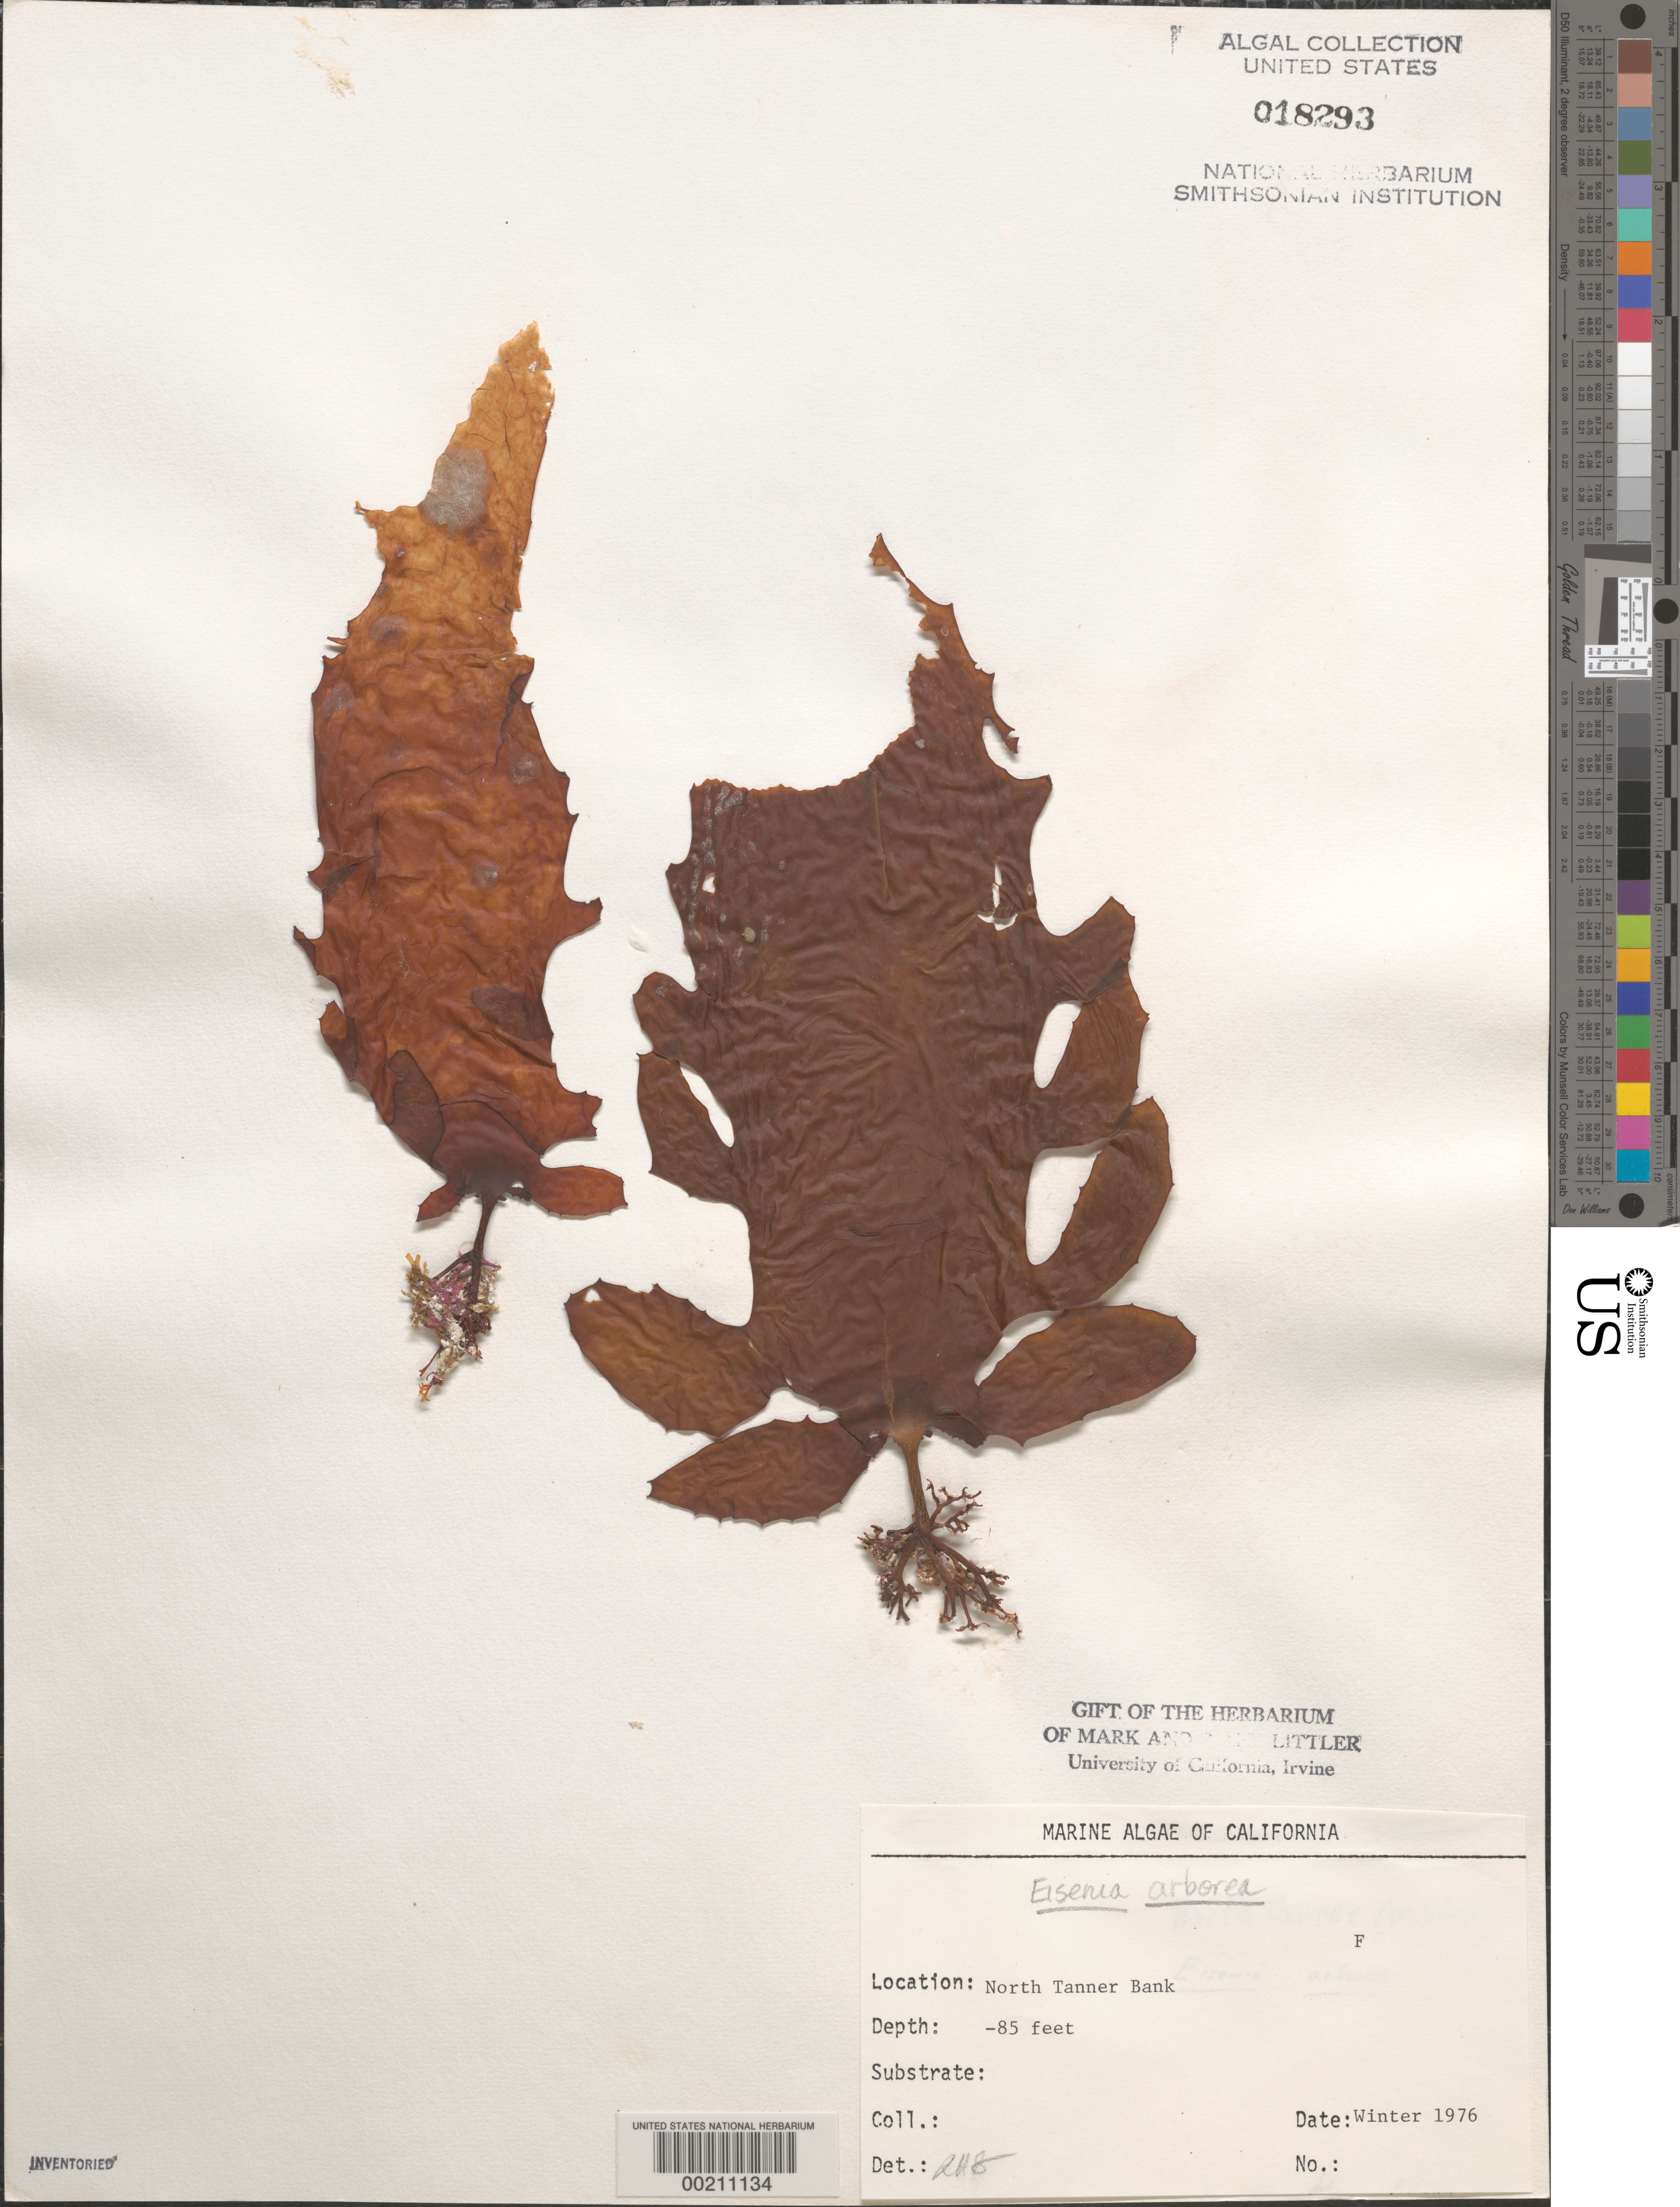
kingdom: Chromista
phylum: Ochrophyta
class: Phaeophyceae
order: Laminariales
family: Lessoniaceae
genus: Eisenia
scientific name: Eisenia arborea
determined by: Sims, Robert H.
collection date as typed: Win 1976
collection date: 1976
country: United States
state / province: California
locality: North Tanner Bank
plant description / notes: BLM-SOCALBIGHT Rocky Intertidal Survey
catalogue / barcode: US 18293